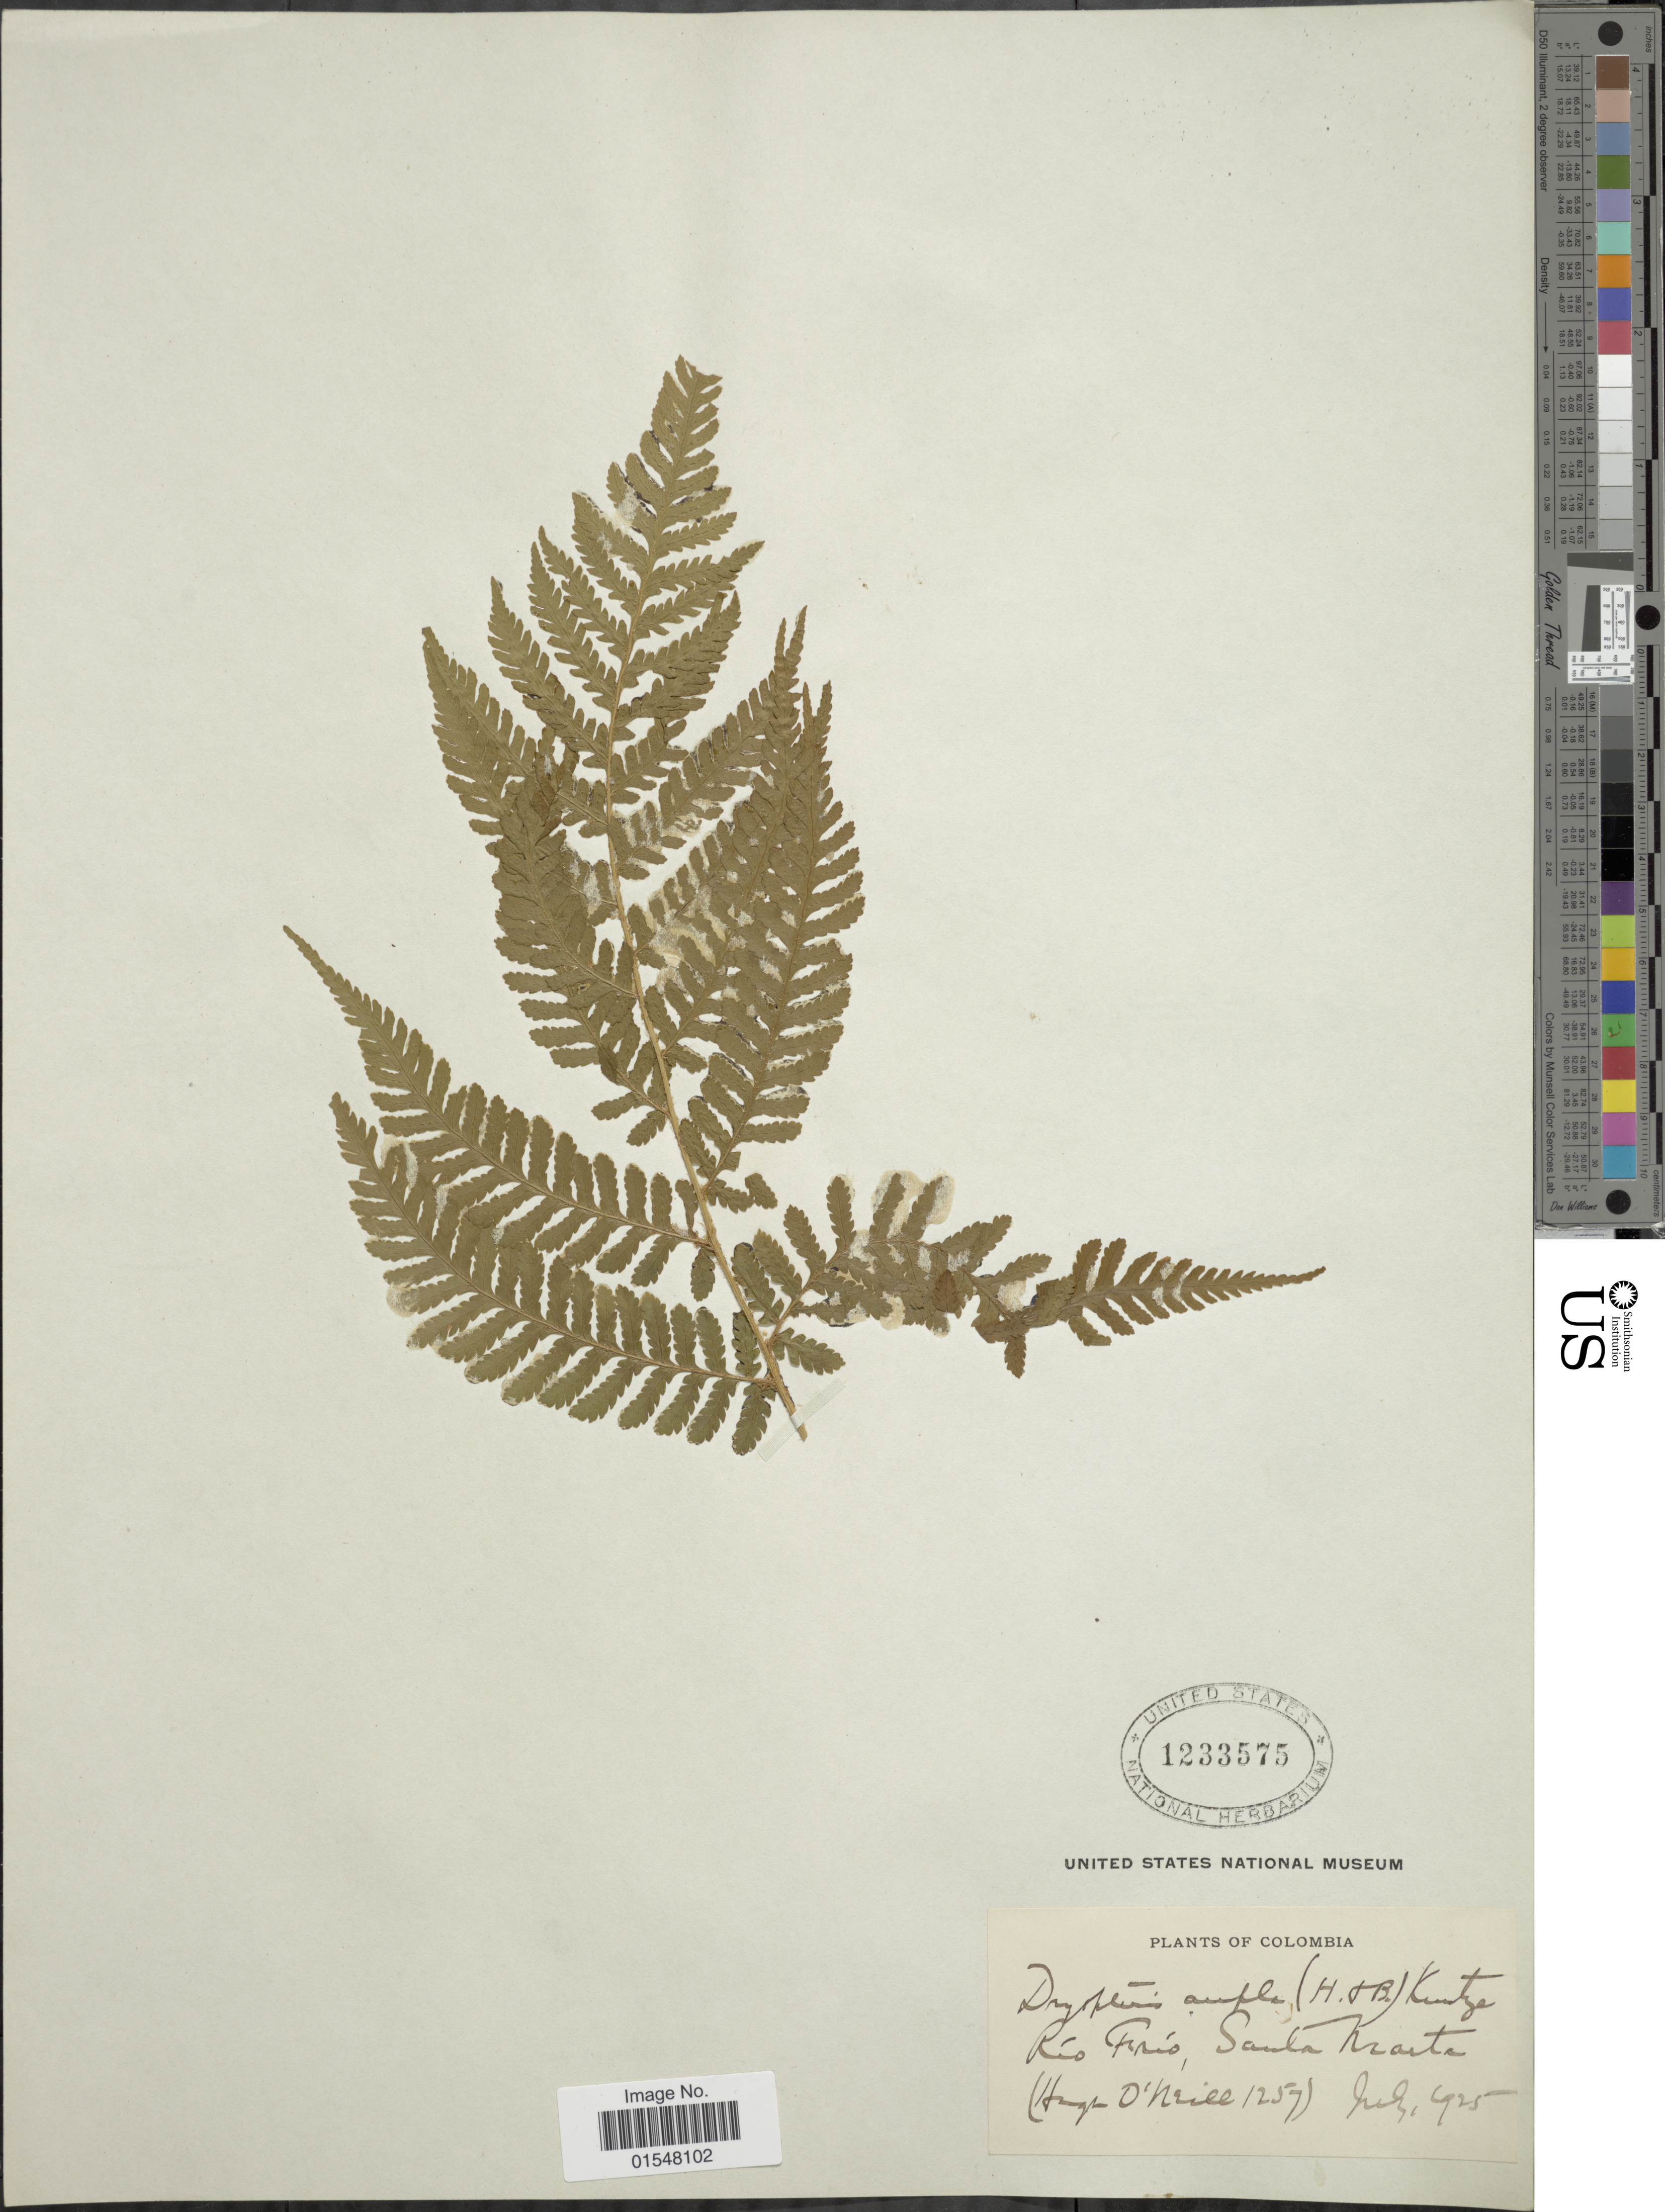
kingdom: Plantae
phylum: Tracheophyta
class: Polypodiopsida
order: Polypodiales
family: Dryopteridaceae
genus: Ctenitis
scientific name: Ctenitis sloanei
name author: (Poepp. ex Spreng.) C.V. Morton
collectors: H. T. O' Neill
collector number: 1259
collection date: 1925-07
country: Colombia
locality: Río Frío, Santa Marta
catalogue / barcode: US 1233575